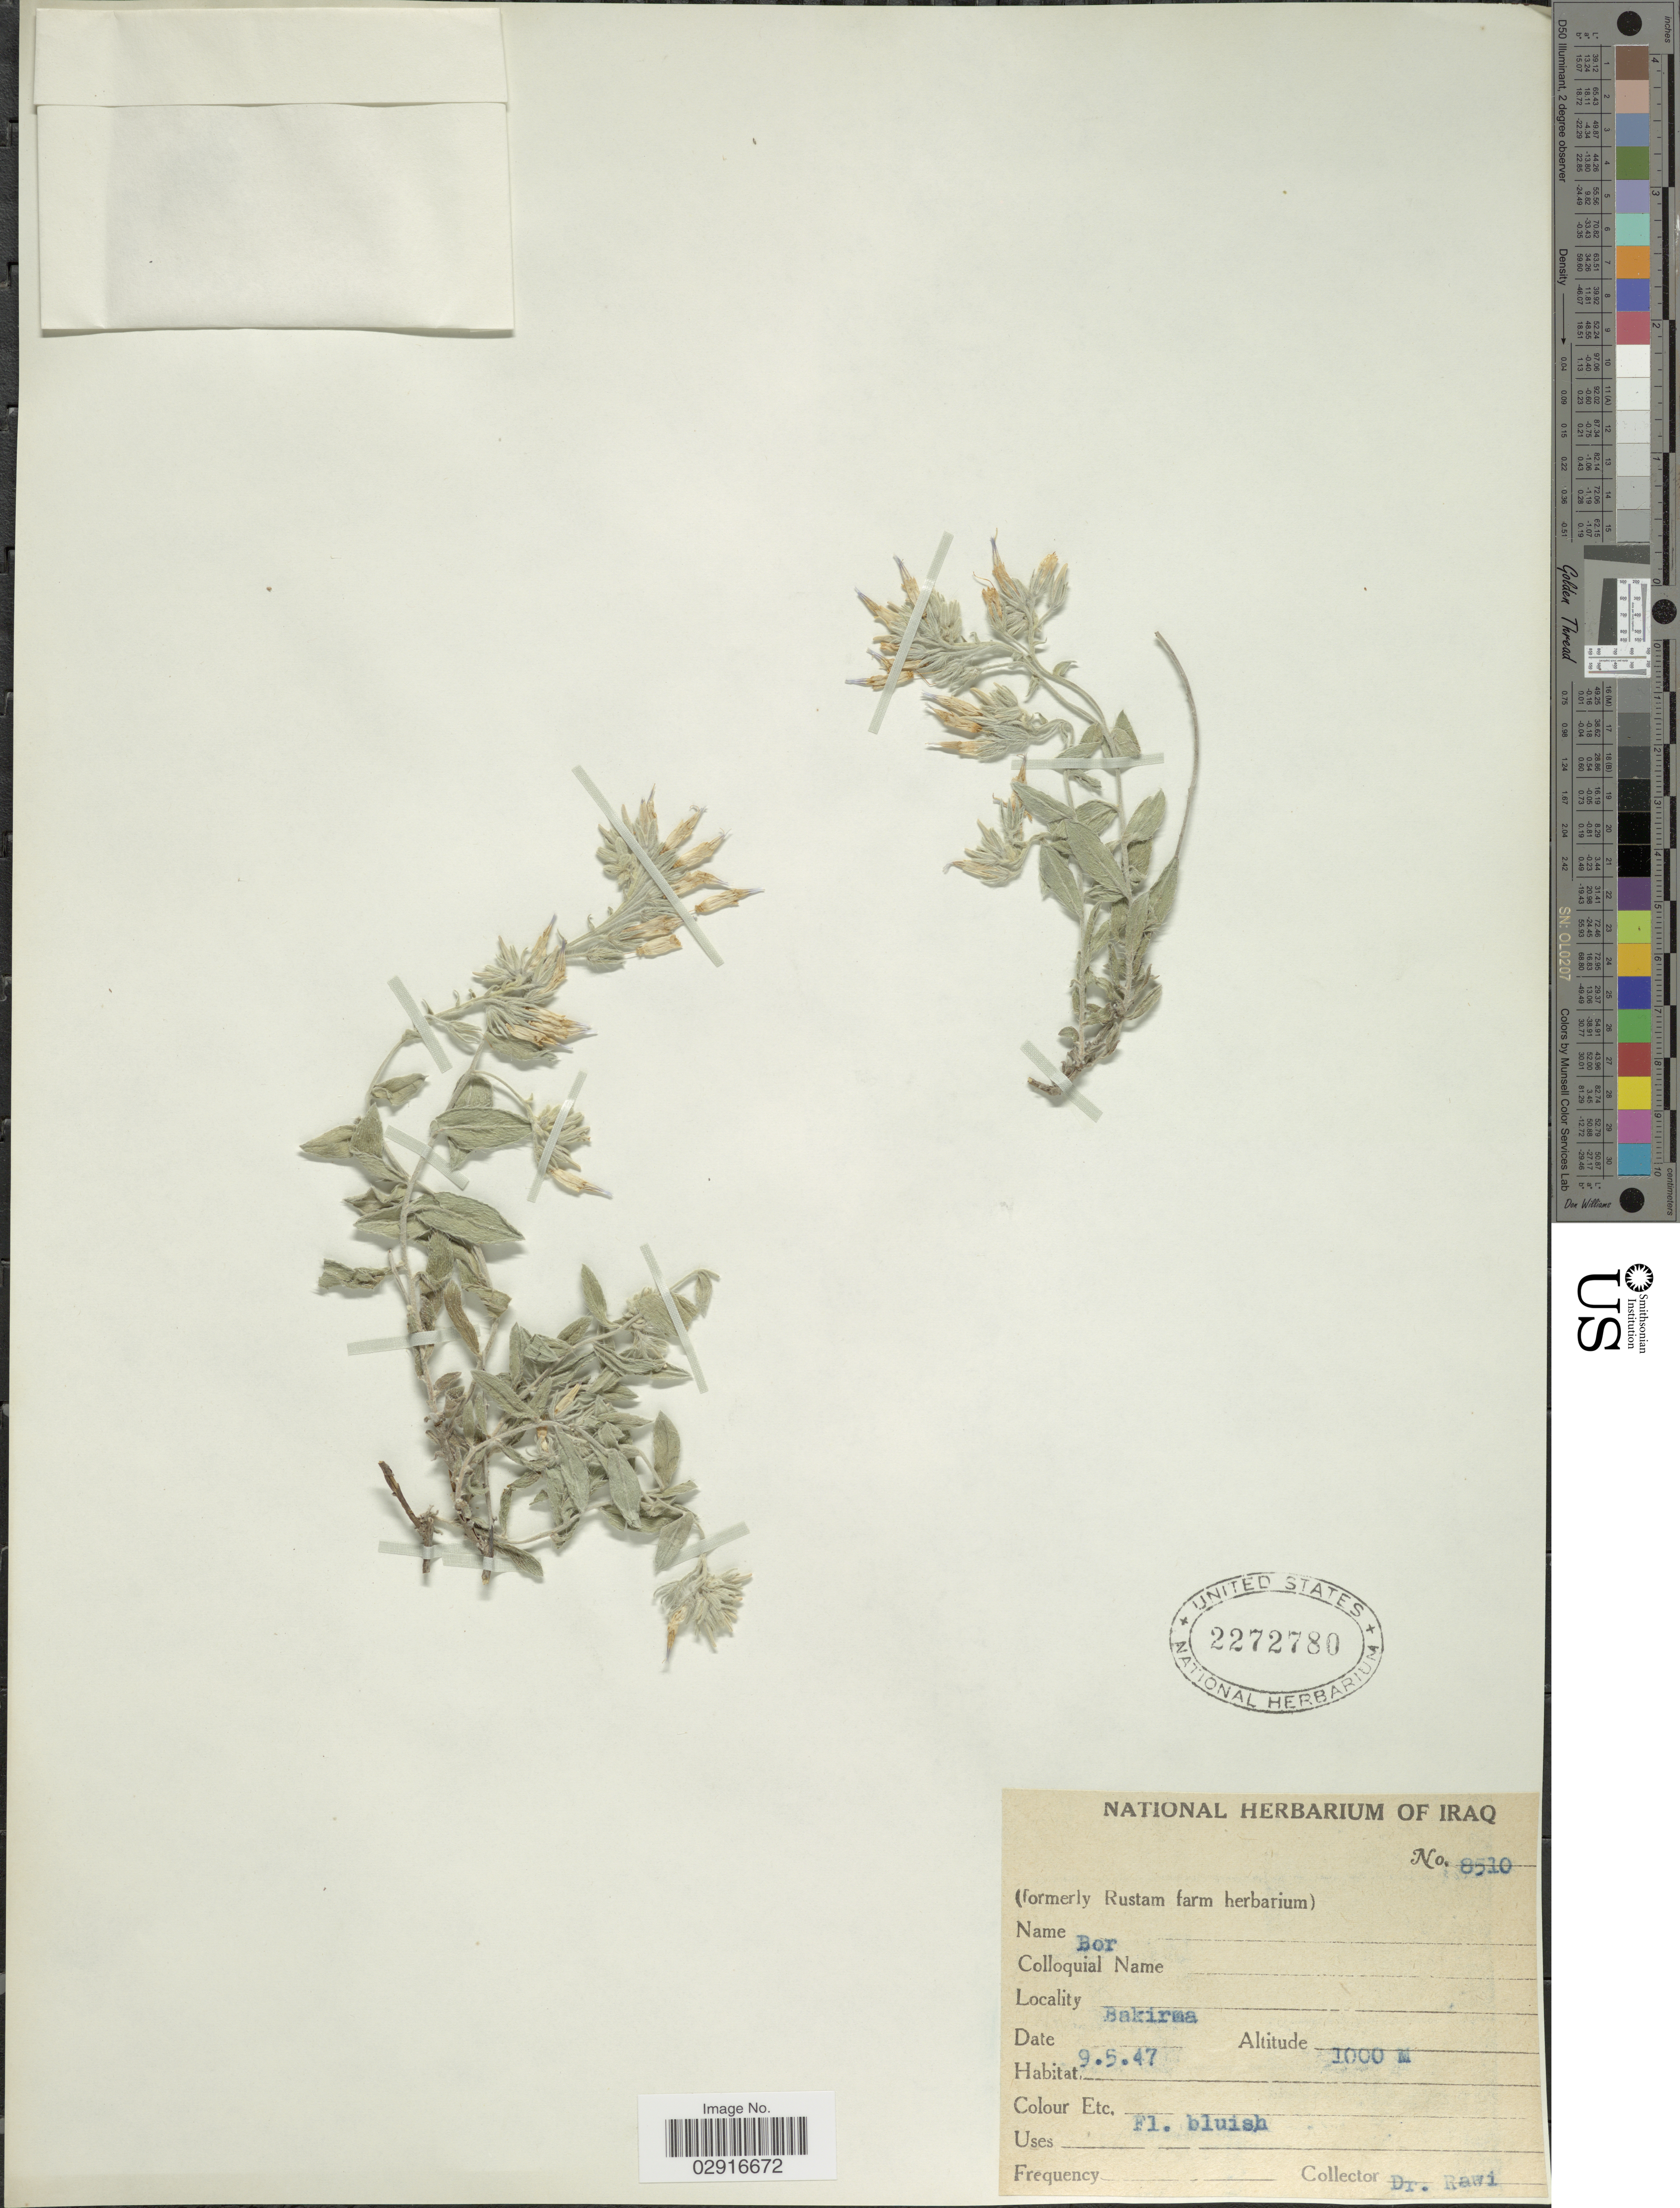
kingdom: Plantae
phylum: Tracheophyta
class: Magnoliopsida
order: Boraginales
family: Boraginaceae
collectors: -. Rawi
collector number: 8510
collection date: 1947-05-09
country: Iraq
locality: Bakirma.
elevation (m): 1000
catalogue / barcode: US 2272780